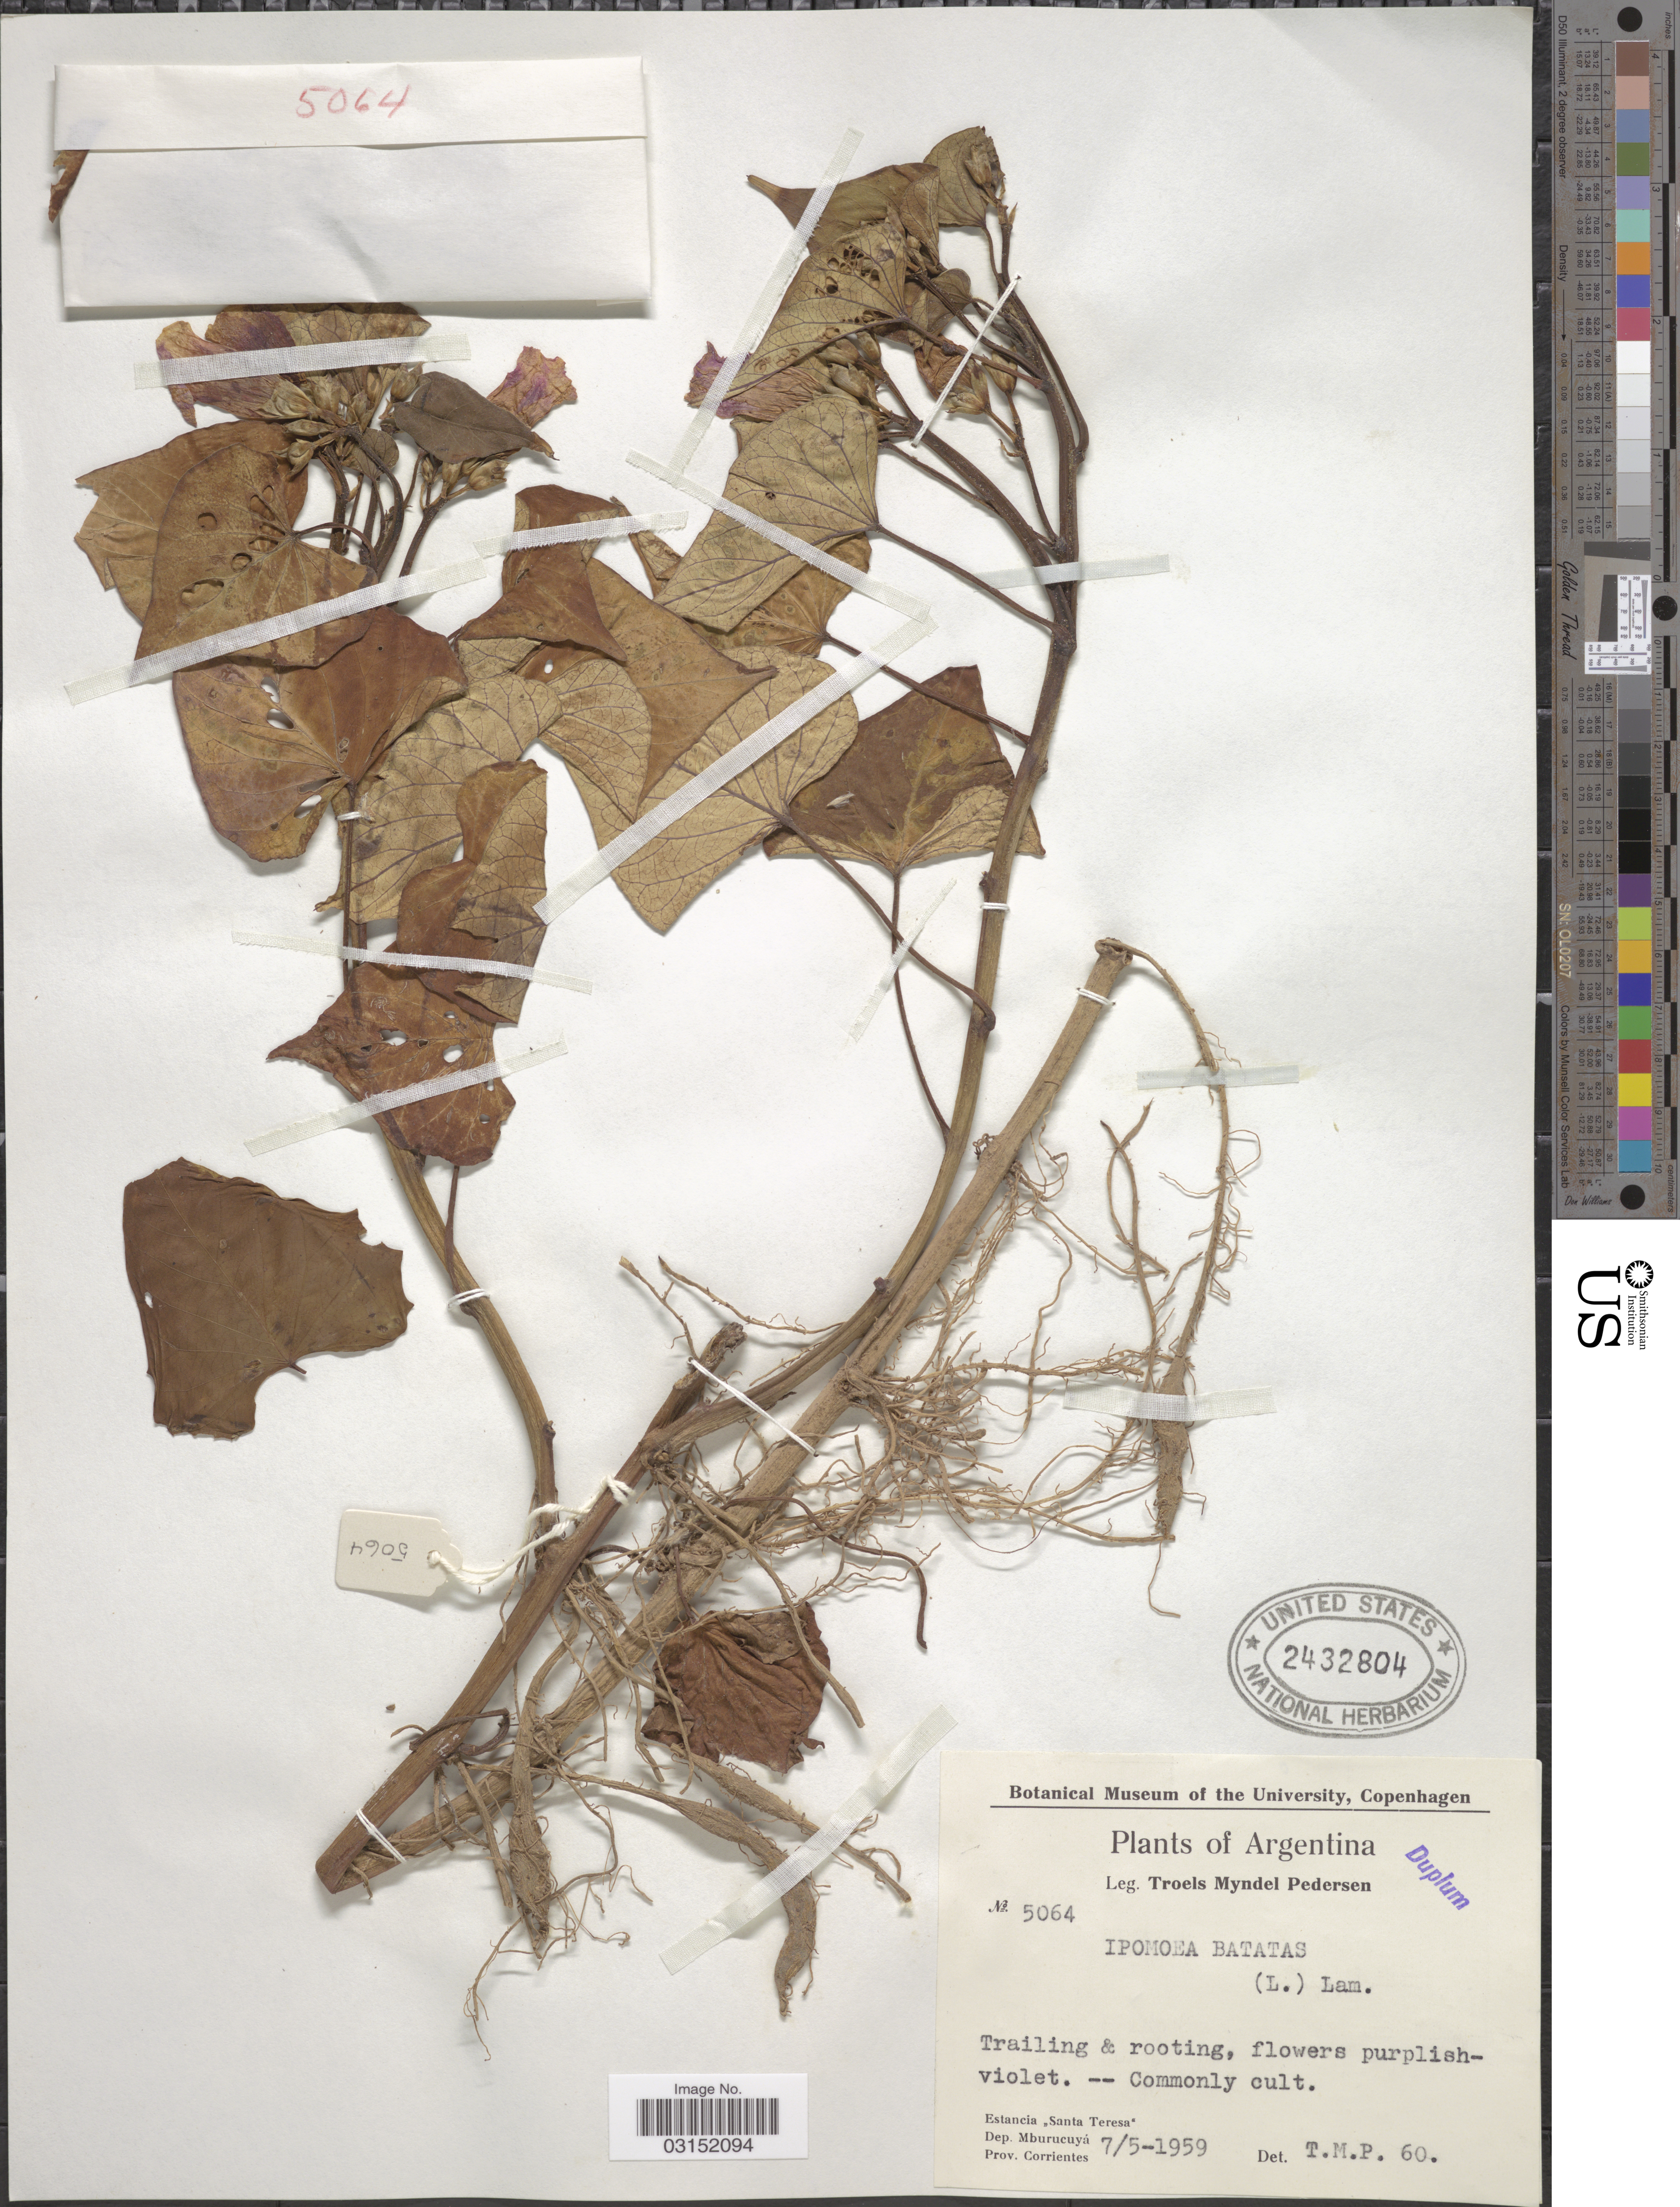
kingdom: Plantae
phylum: Tracheophyta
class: Magnoliopsida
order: Solanales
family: Convolvulaceae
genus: Ipomoea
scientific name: Ipomoea batatas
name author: (L.) Lam.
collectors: T. Pederson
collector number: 5064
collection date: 1959-05-07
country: Argentina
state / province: Corrientes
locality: Estancia "Santa Teresa", Dep. Mburucuyá.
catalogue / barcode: US 2432804